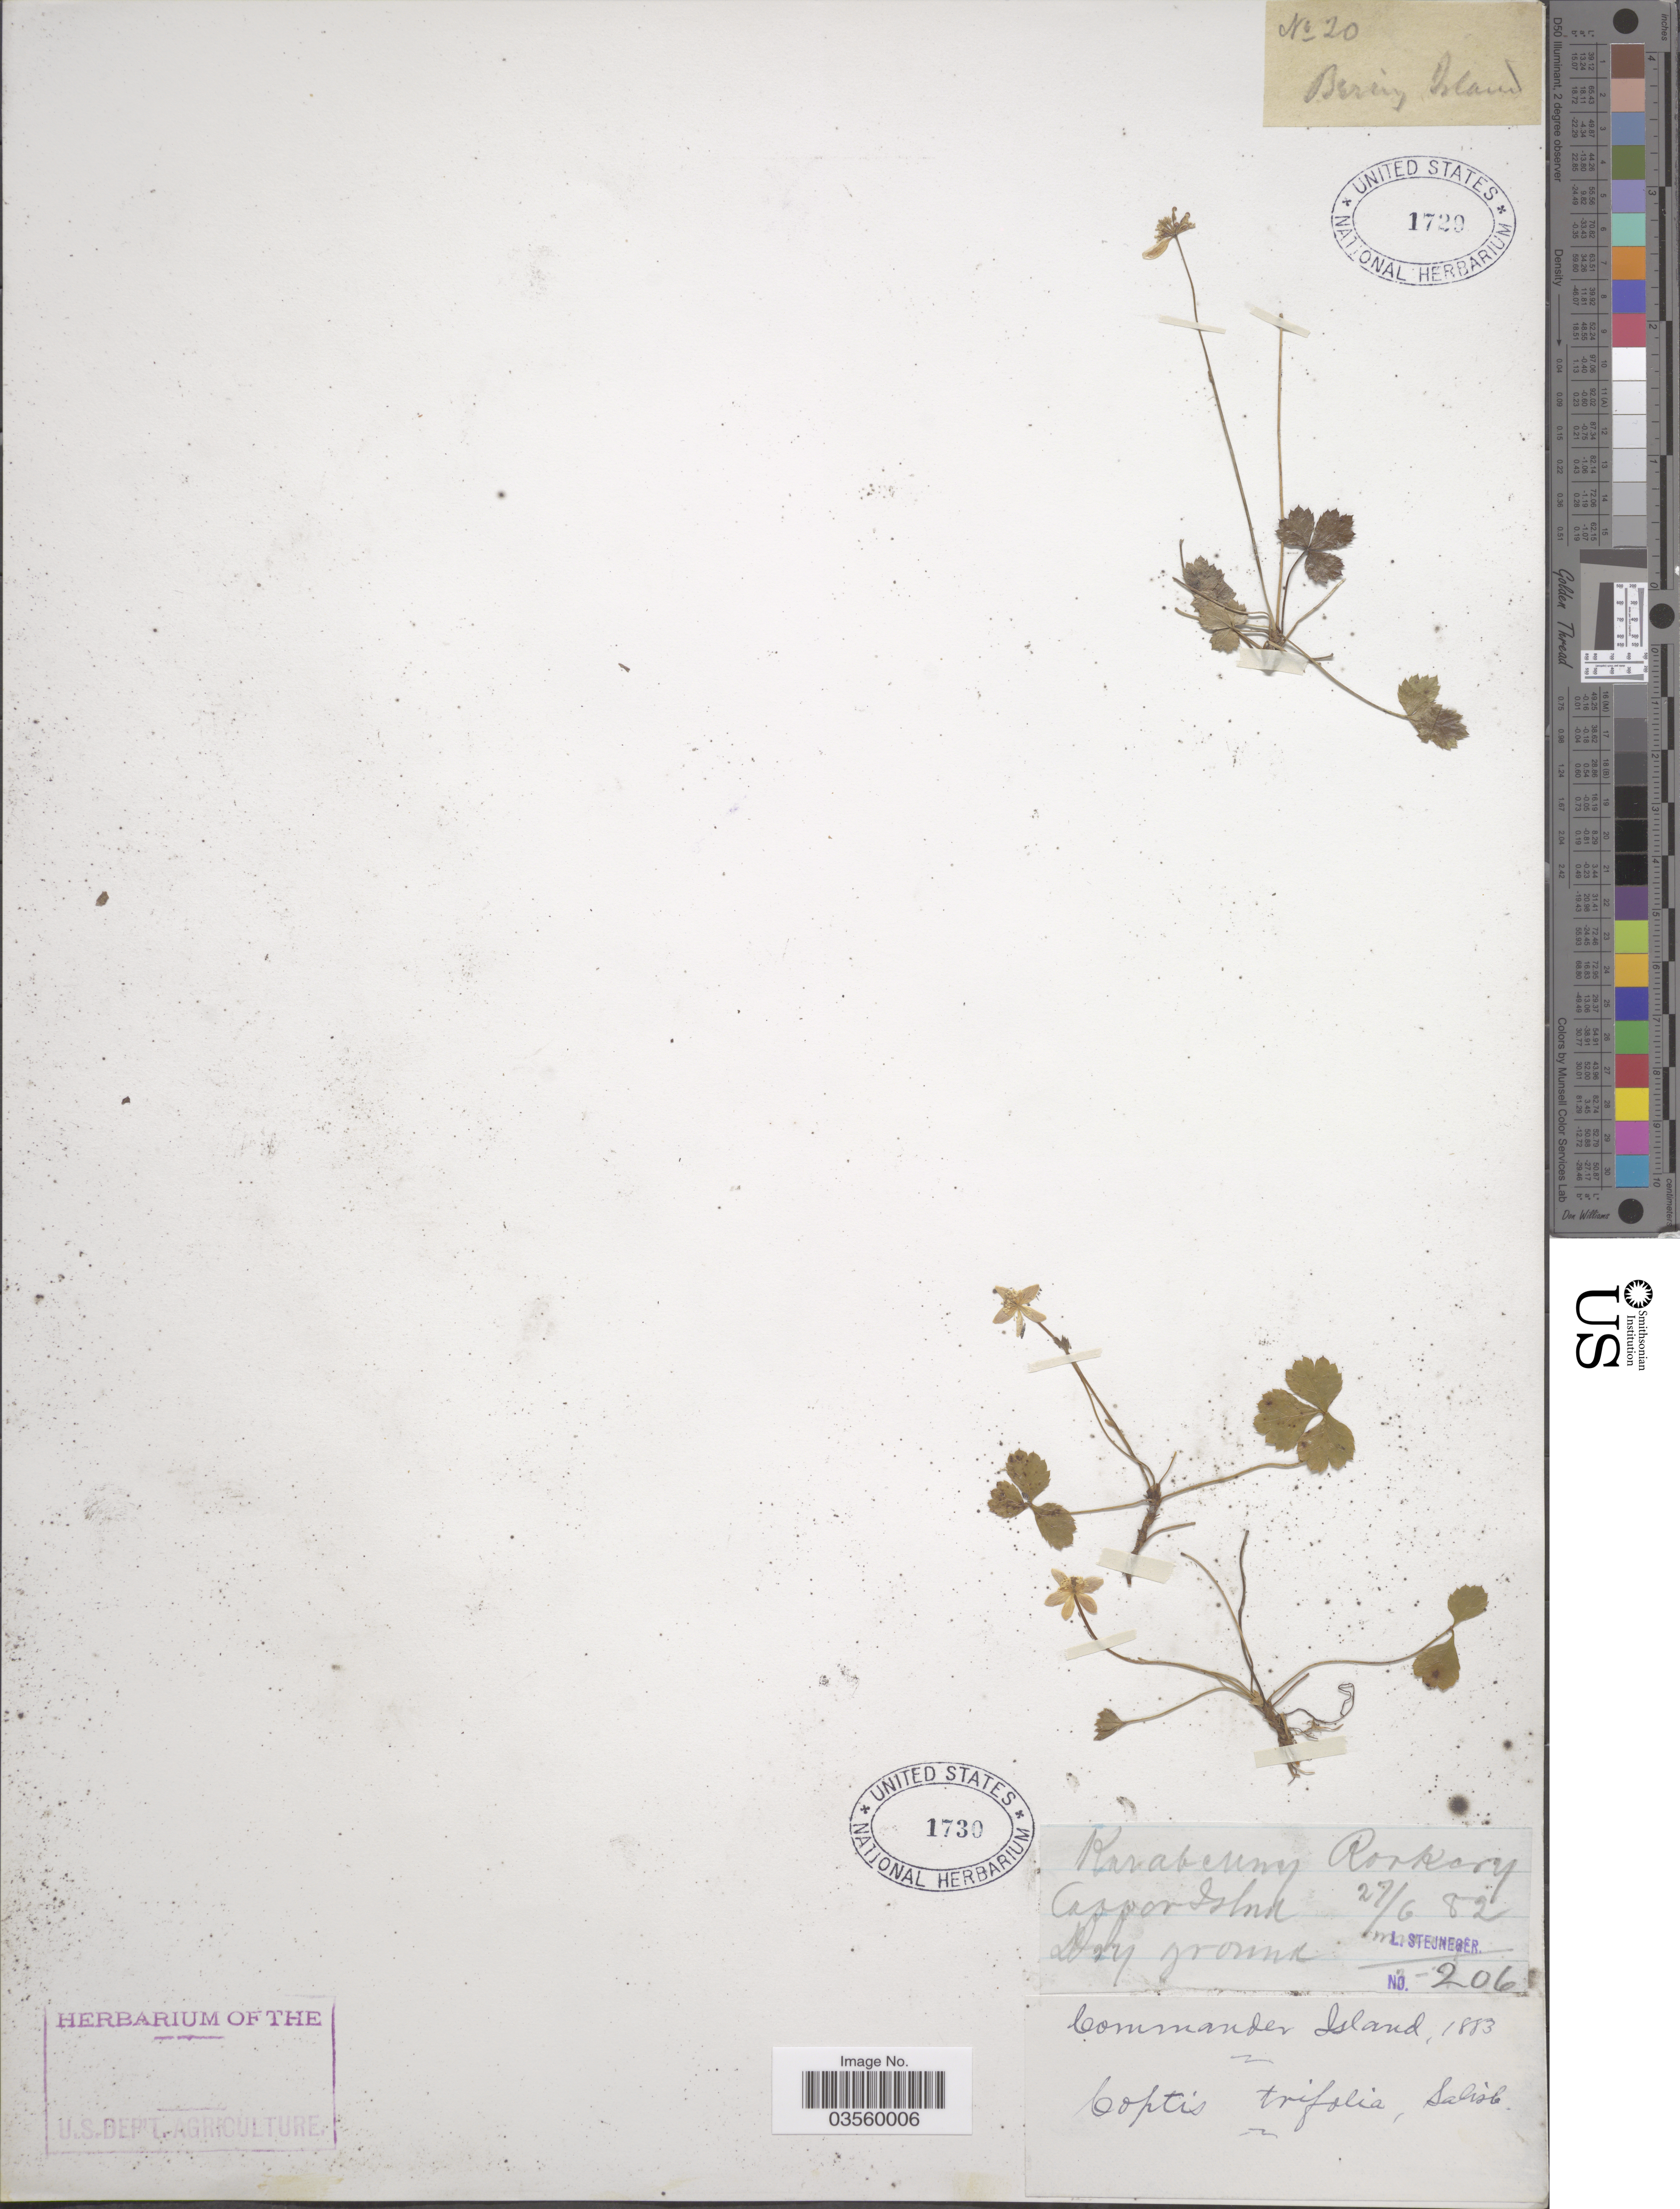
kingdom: Plantae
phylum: Tracheophyta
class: Magnoliopsida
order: Ranunculales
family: Ranunculaceae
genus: Coptis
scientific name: Coptis trifolia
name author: (L.) Salisb.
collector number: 20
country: Russian Federation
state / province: Kamchatka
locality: Bering Island.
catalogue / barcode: US 1729-2